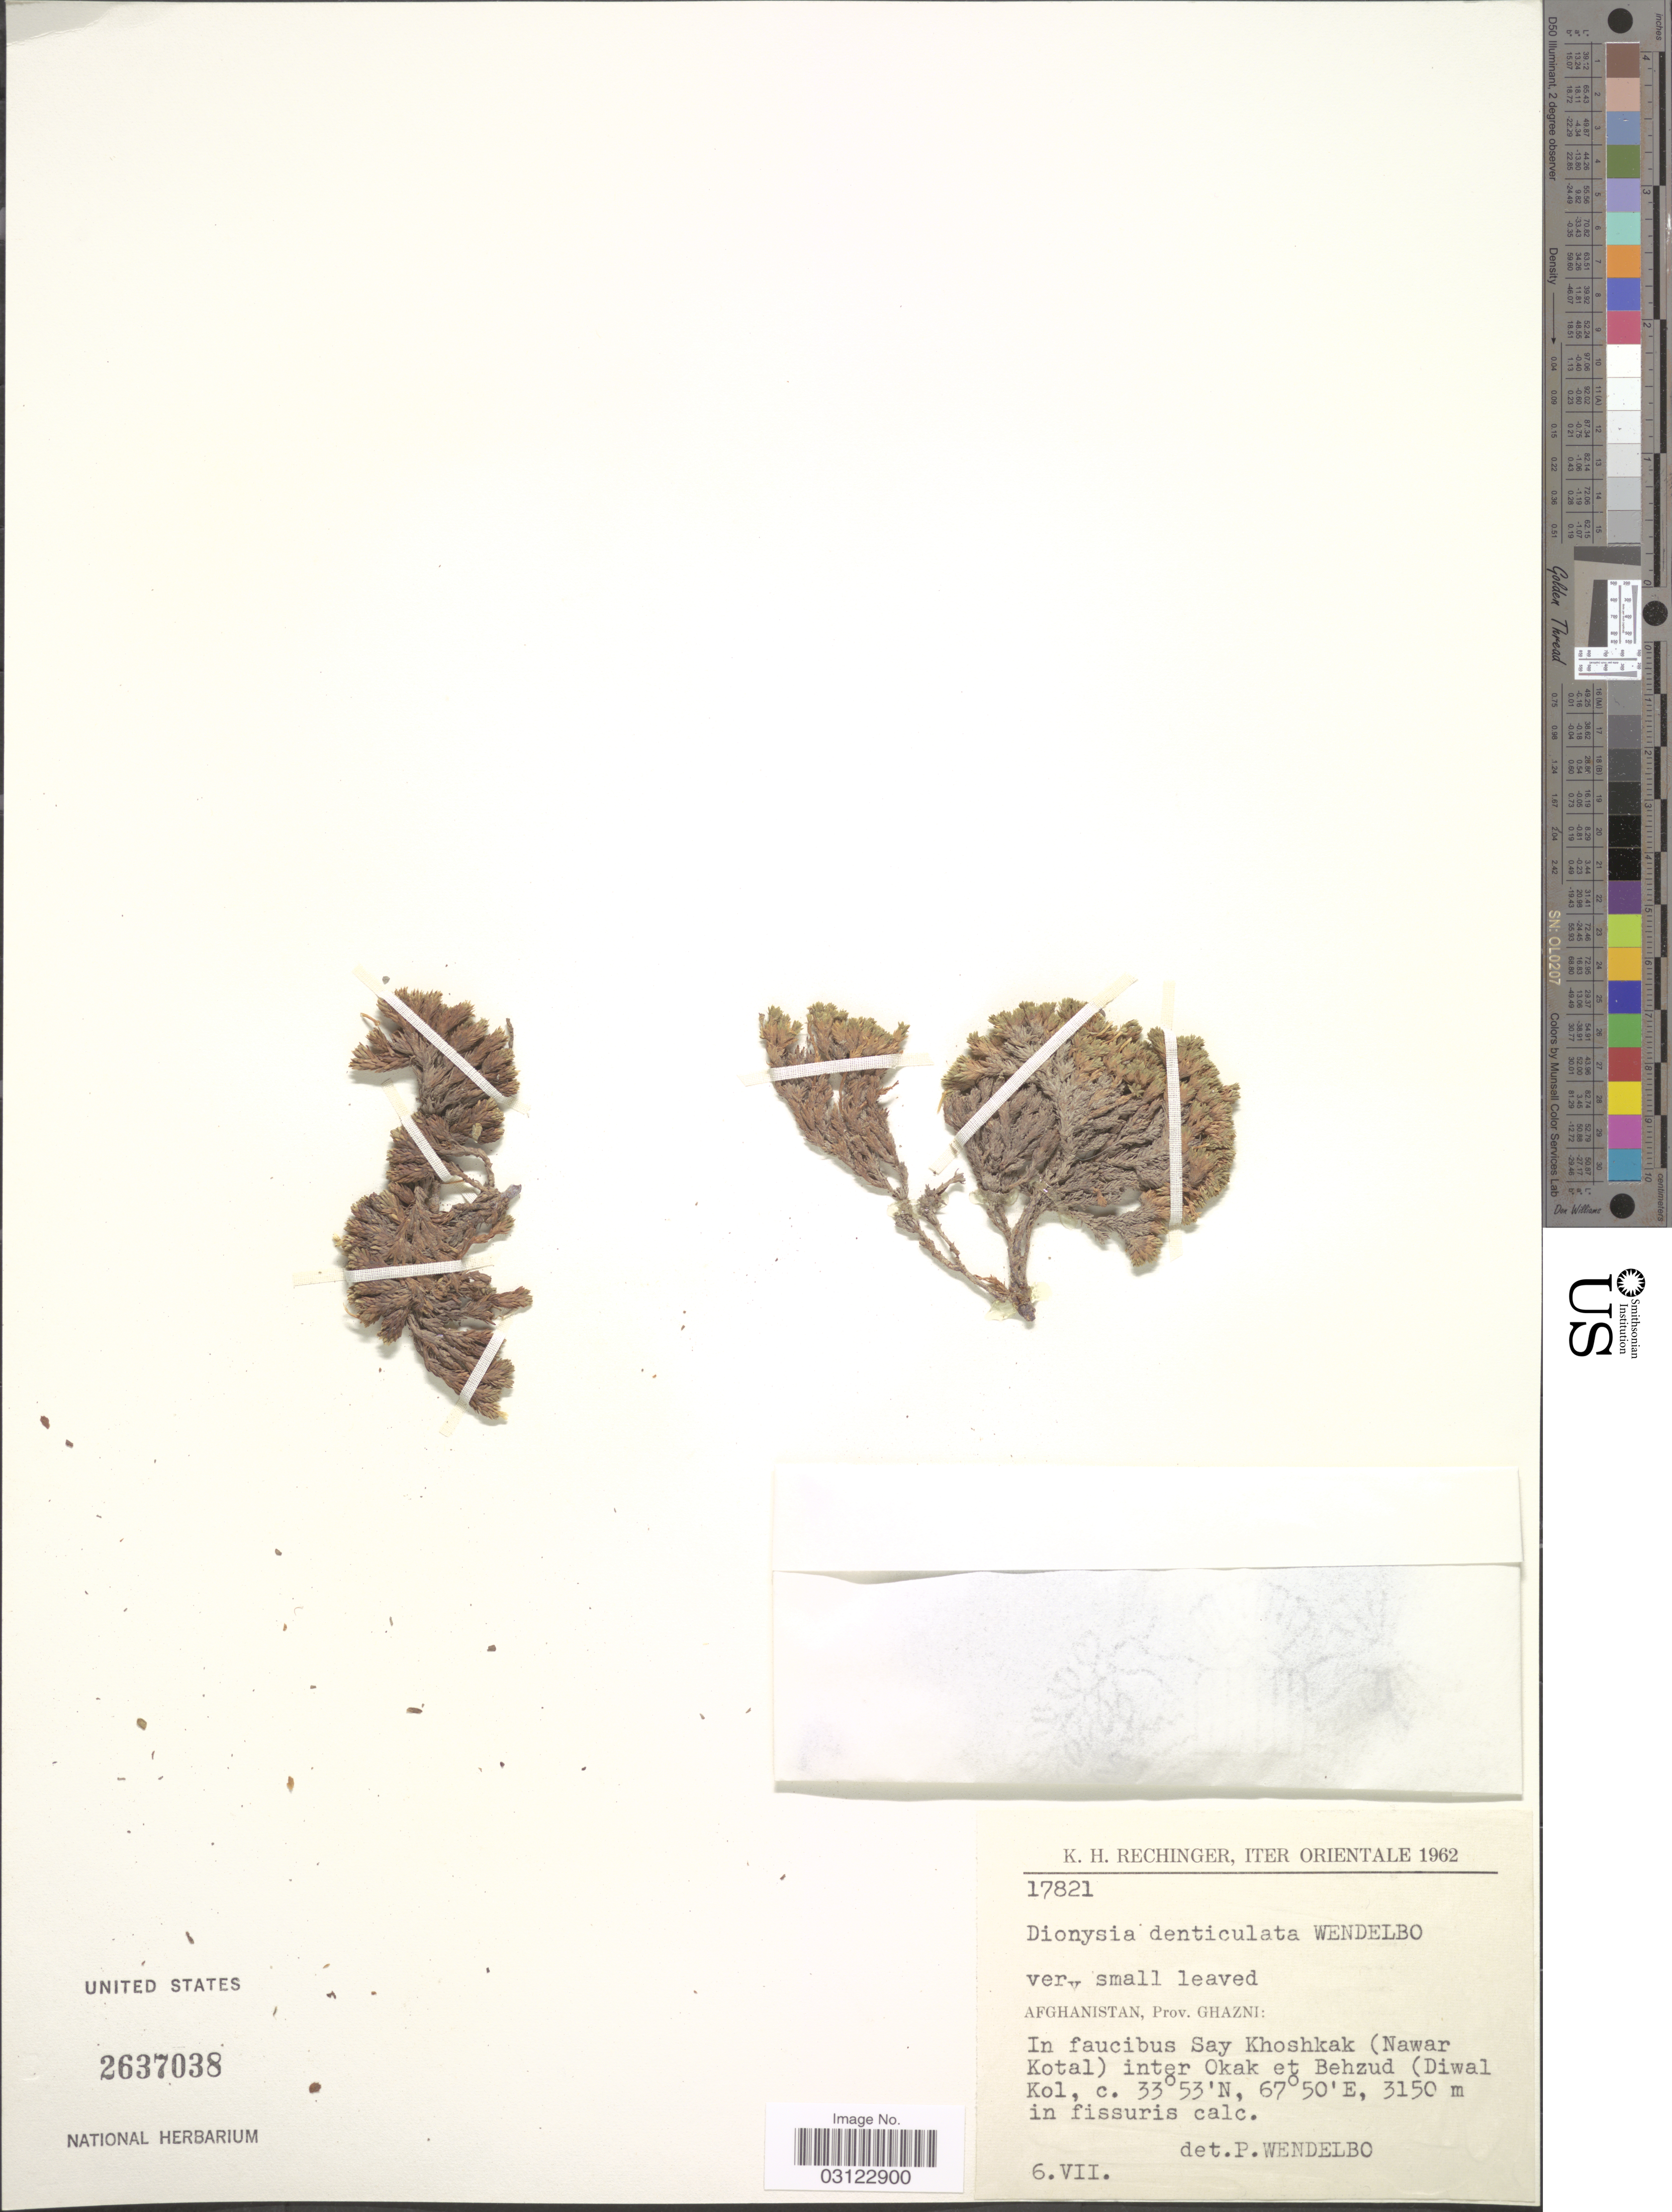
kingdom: Plantae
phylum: Tracheophyta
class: Magnoliopsida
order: Ericales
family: Primulaceae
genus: Dionysia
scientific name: Dionysia denticulata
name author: Wendelbo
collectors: K. H. Rechinger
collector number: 17821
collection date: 1962-07-06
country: Botswana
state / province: Ghanzi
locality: In faucibus Say Khoshkak (Nawar Kotal) inter Okak et Behzud (Diwal Kol.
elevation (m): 3150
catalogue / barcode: US 2637038